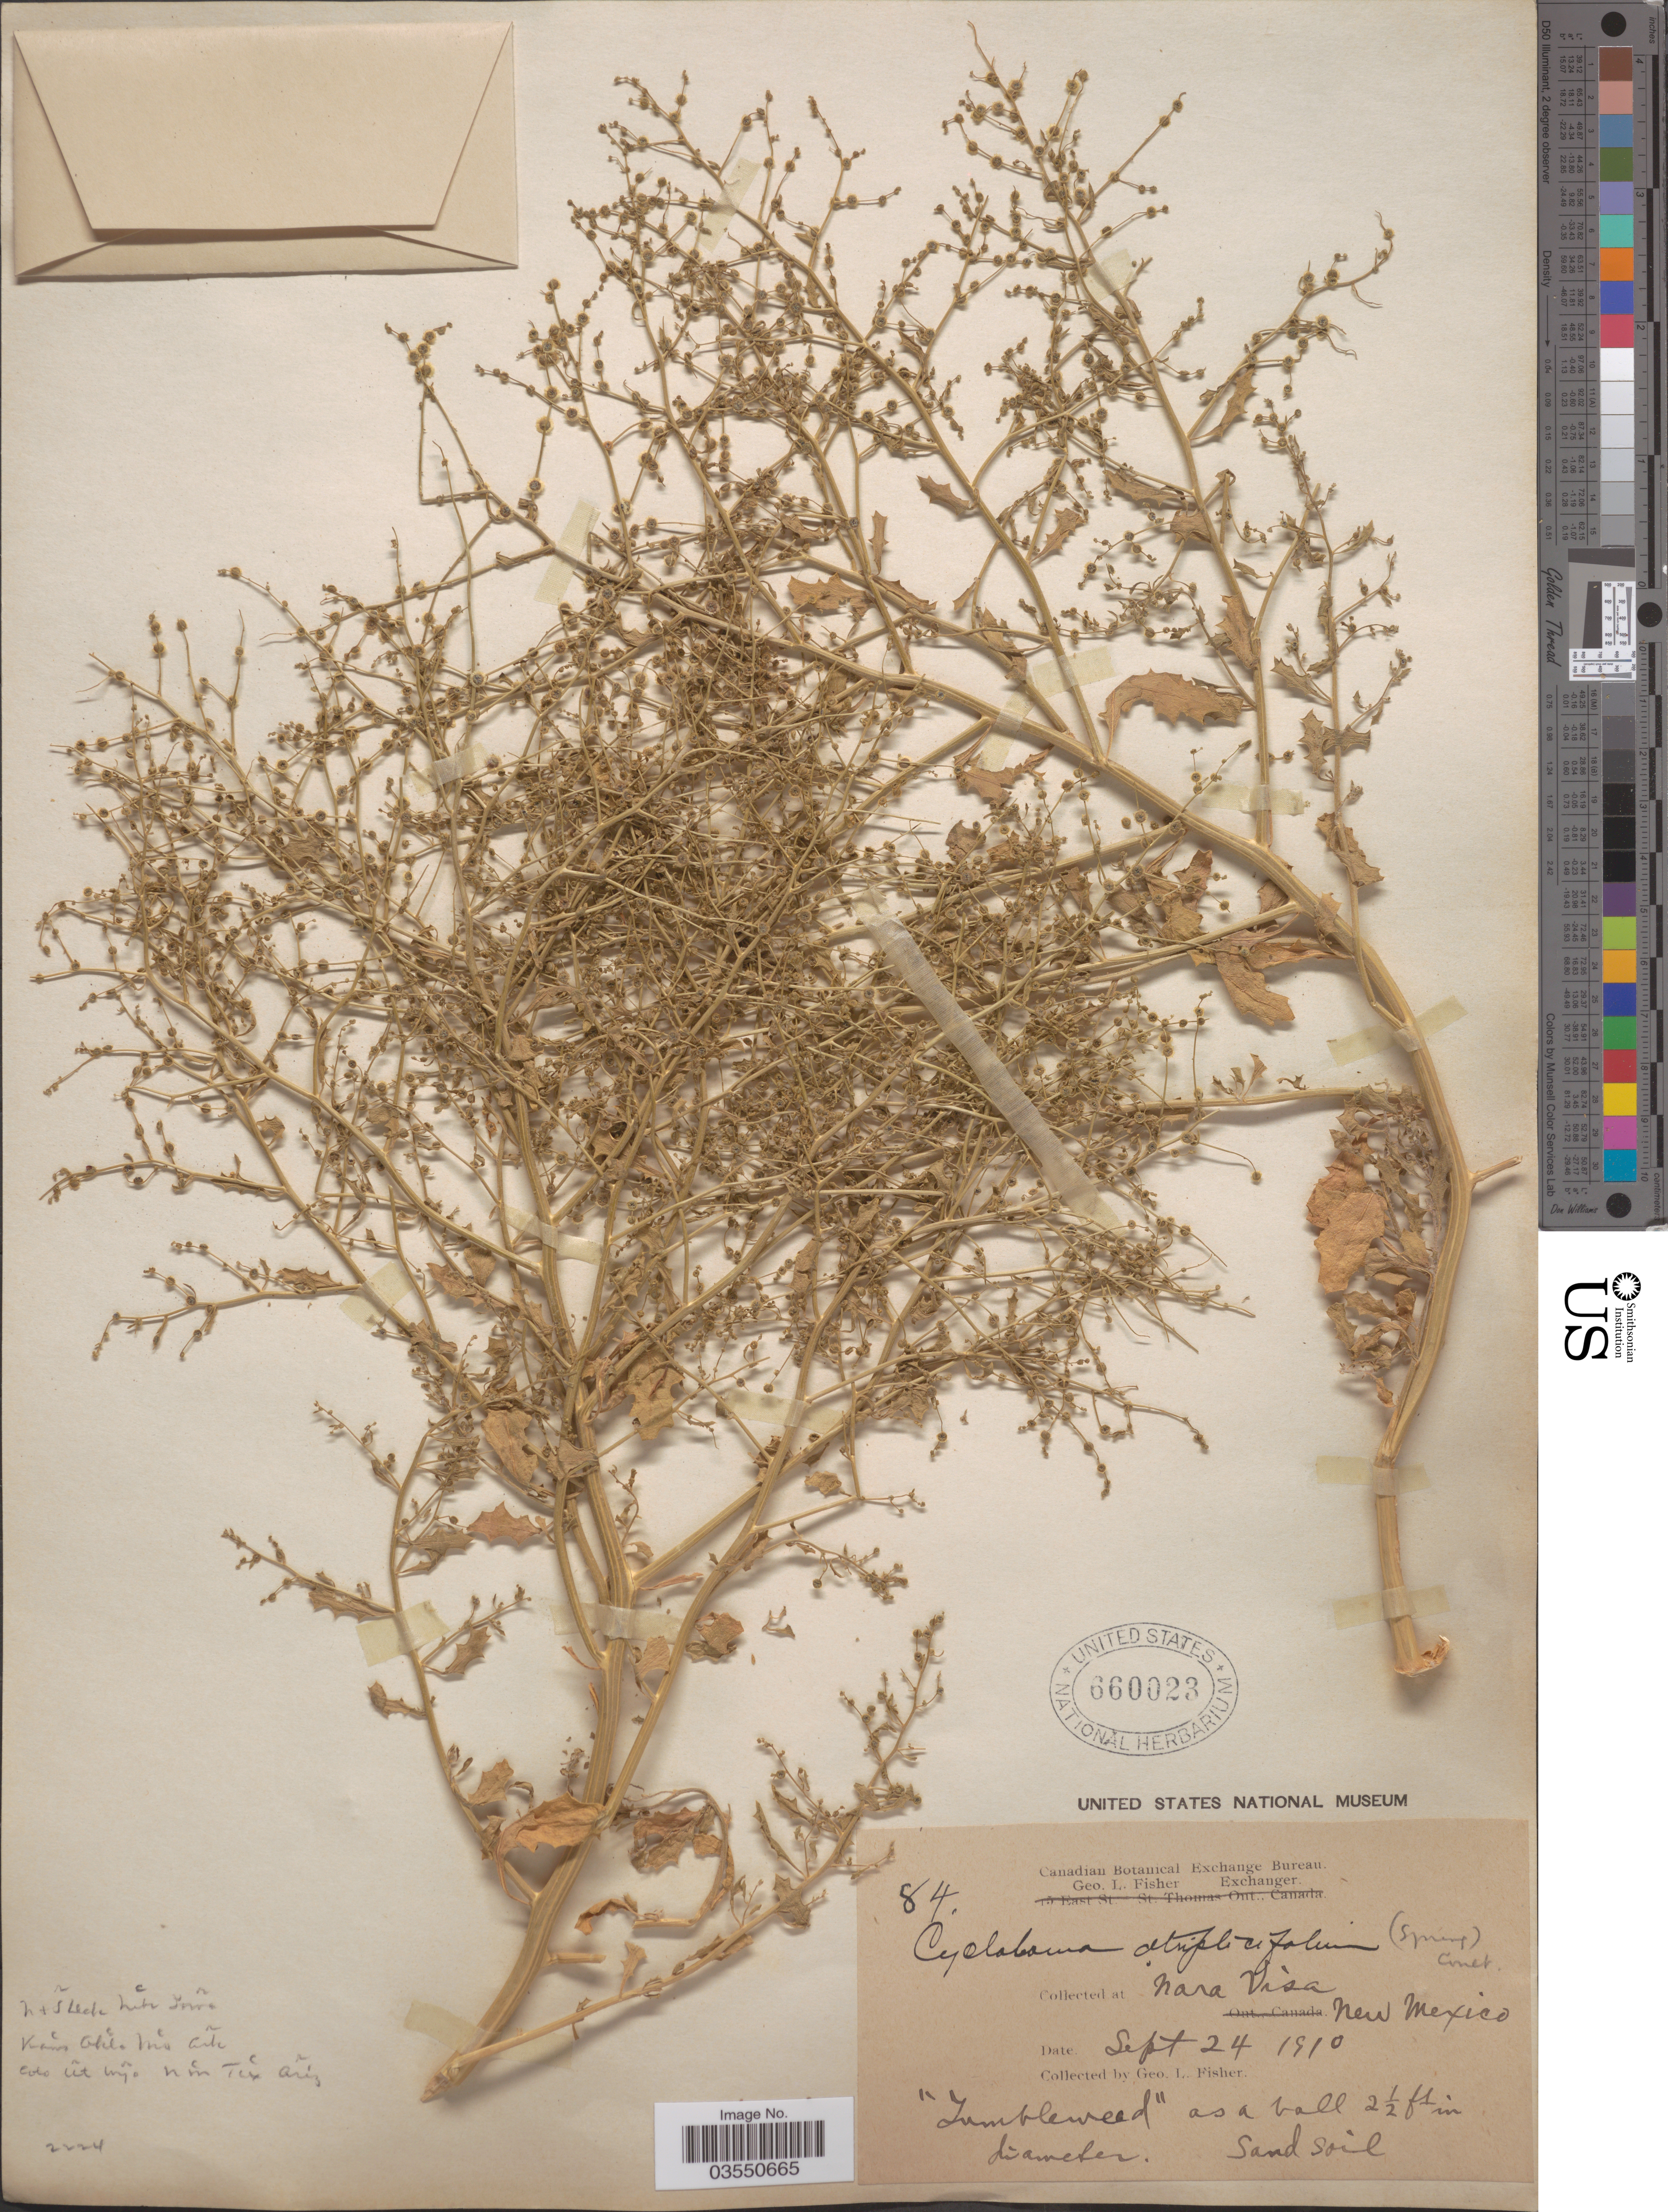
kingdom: Plantae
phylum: Tracheophyta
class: Magnoliopsida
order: Caryophyllales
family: Amaranthaceae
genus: Dysphania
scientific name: Dysphania atriplicifolia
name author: (Spreng.) G. Kadereit et al.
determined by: U.S. National Herbarium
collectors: G. L. Fisher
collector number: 84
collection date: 1910-09-24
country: United States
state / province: New Mexico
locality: Nara Visa.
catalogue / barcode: US 660023